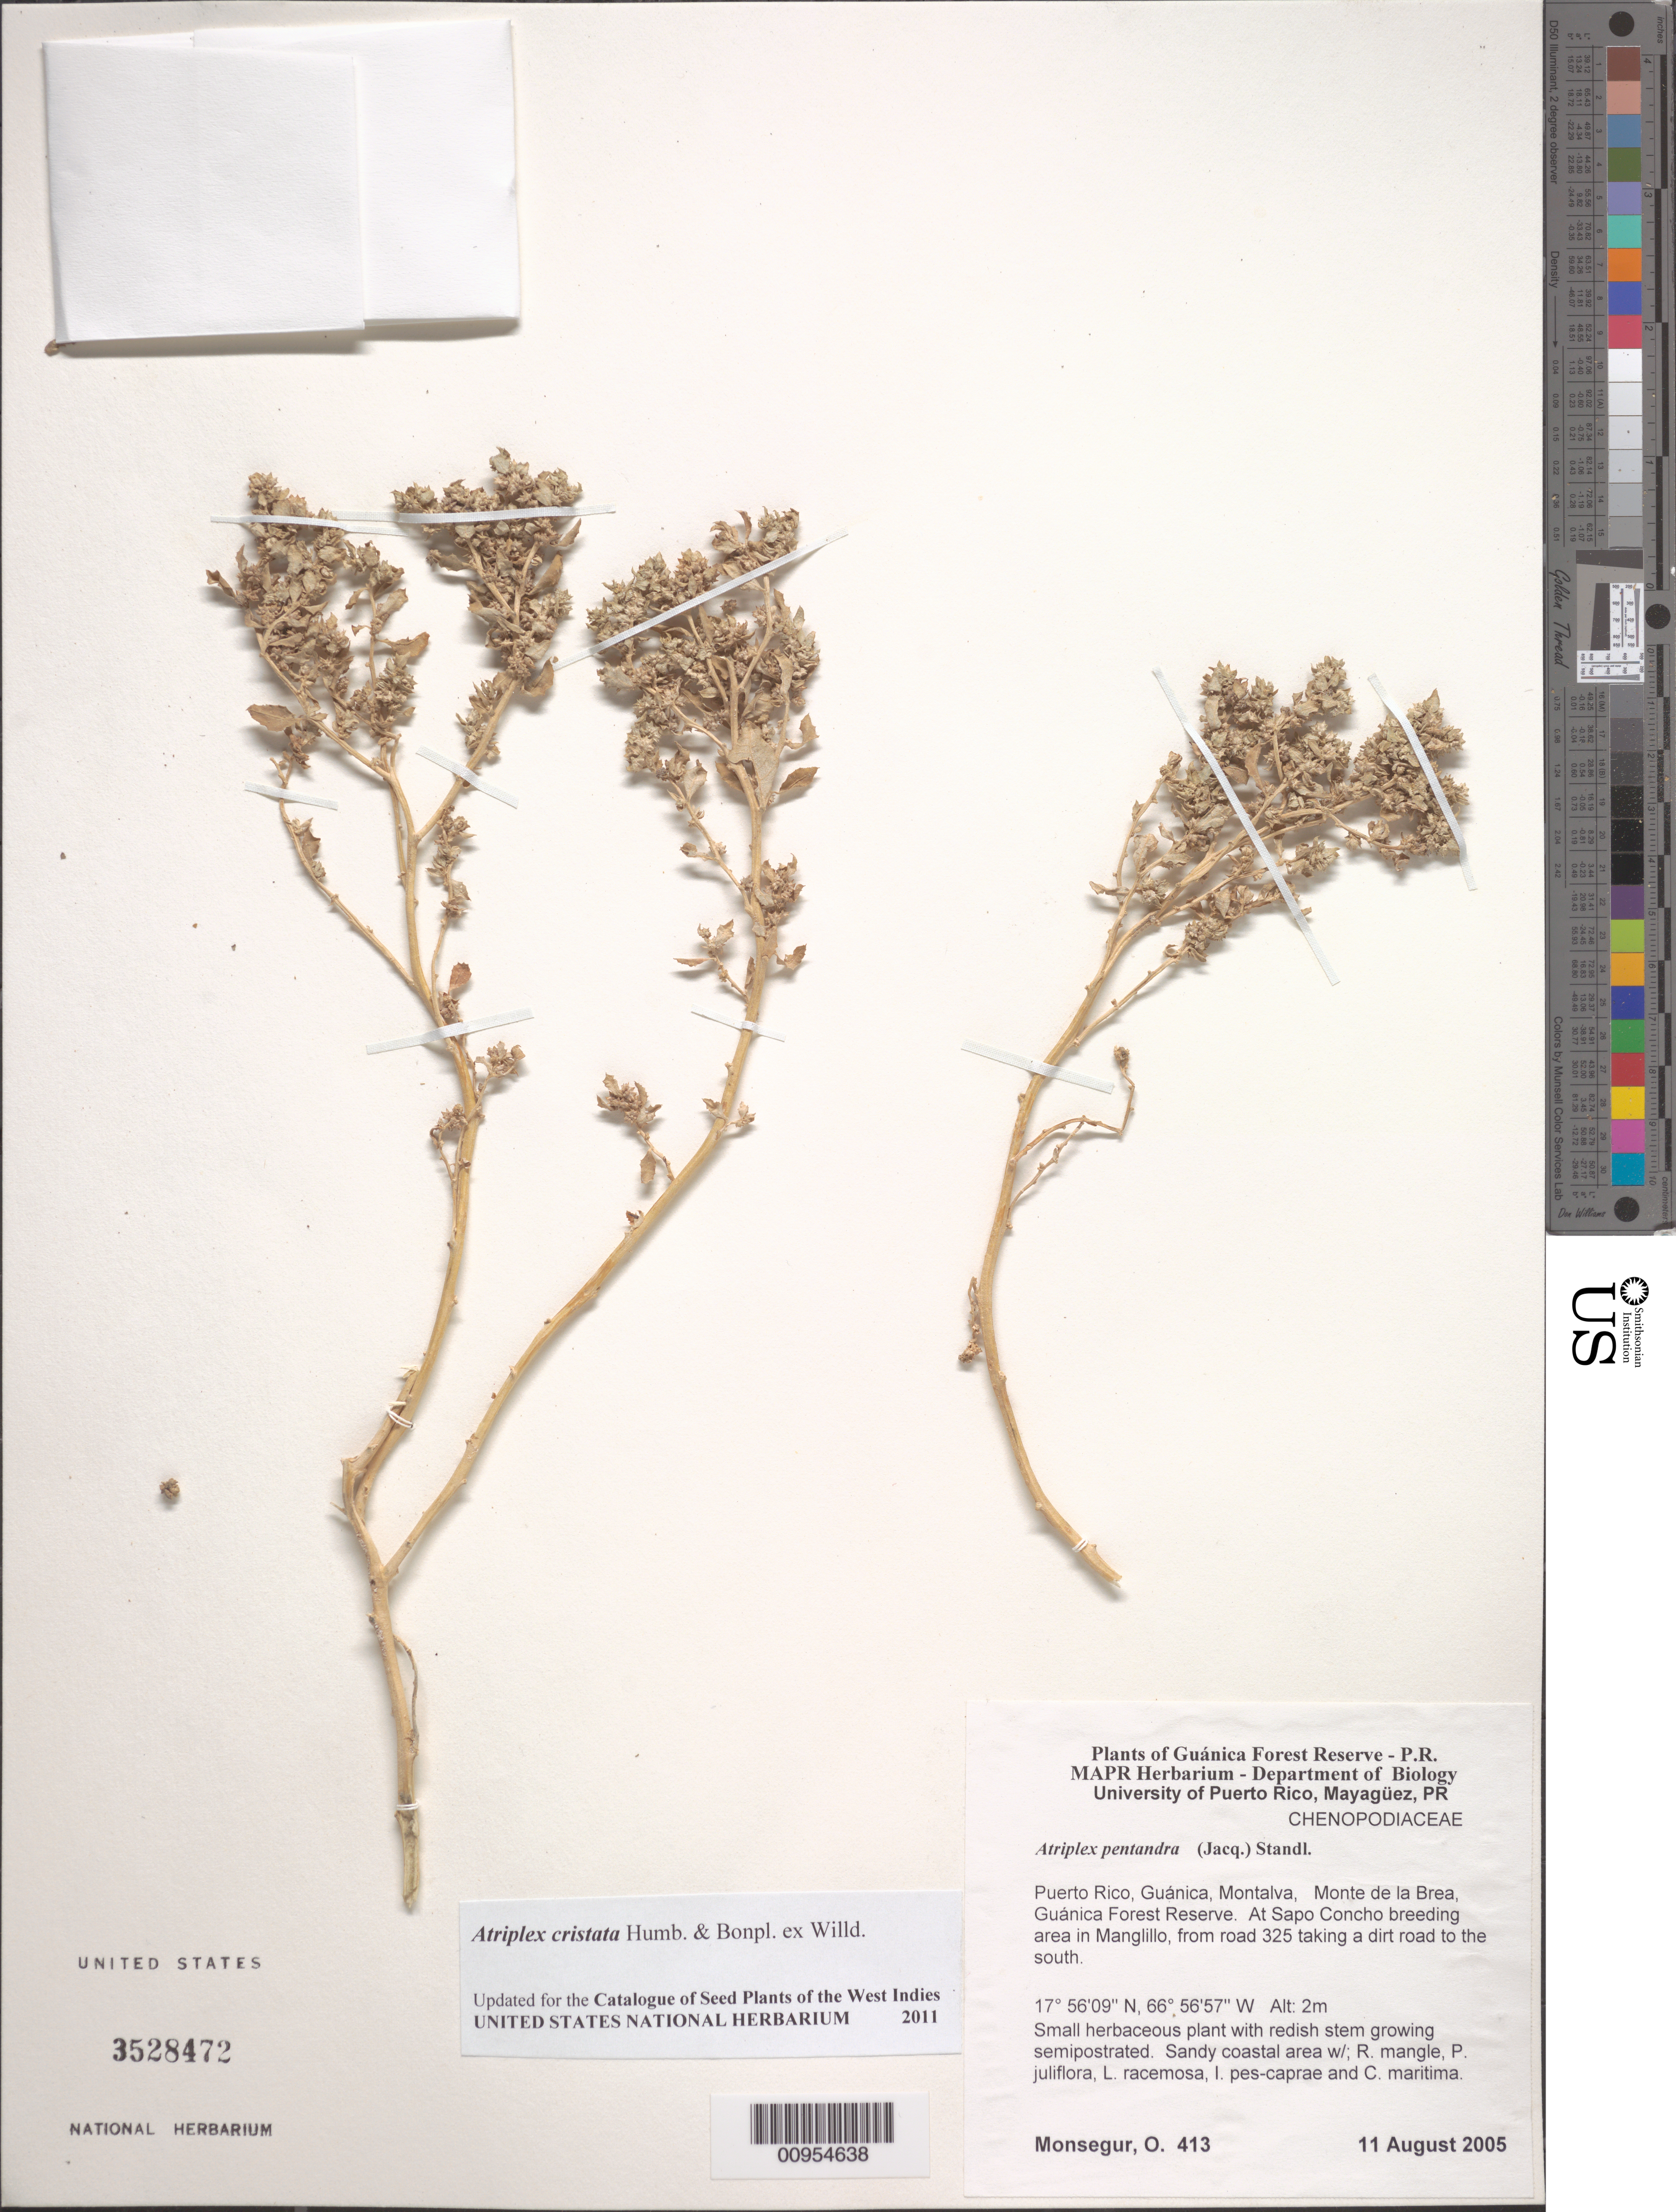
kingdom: Plantae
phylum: Tracheophyta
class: Magnoliopsida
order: Caryophyllales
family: Amaranthaceae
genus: Atriplex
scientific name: Atriplex cristata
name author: Humb. & Bonpl. ex Willd.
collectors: O. Monsegur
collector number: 413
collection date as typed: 11 Aug 2005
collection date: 2005-08-11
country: Puerto Rico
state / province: Guánica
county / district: Montalva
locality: Guánica Forest Reserve. Monte de la Brea, at Sapo Concho breeding area in Manglillo, from road 325 taking a dirt road to the south.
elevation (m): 2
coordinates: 17.56093, 66.5657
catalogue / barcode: US 3528472